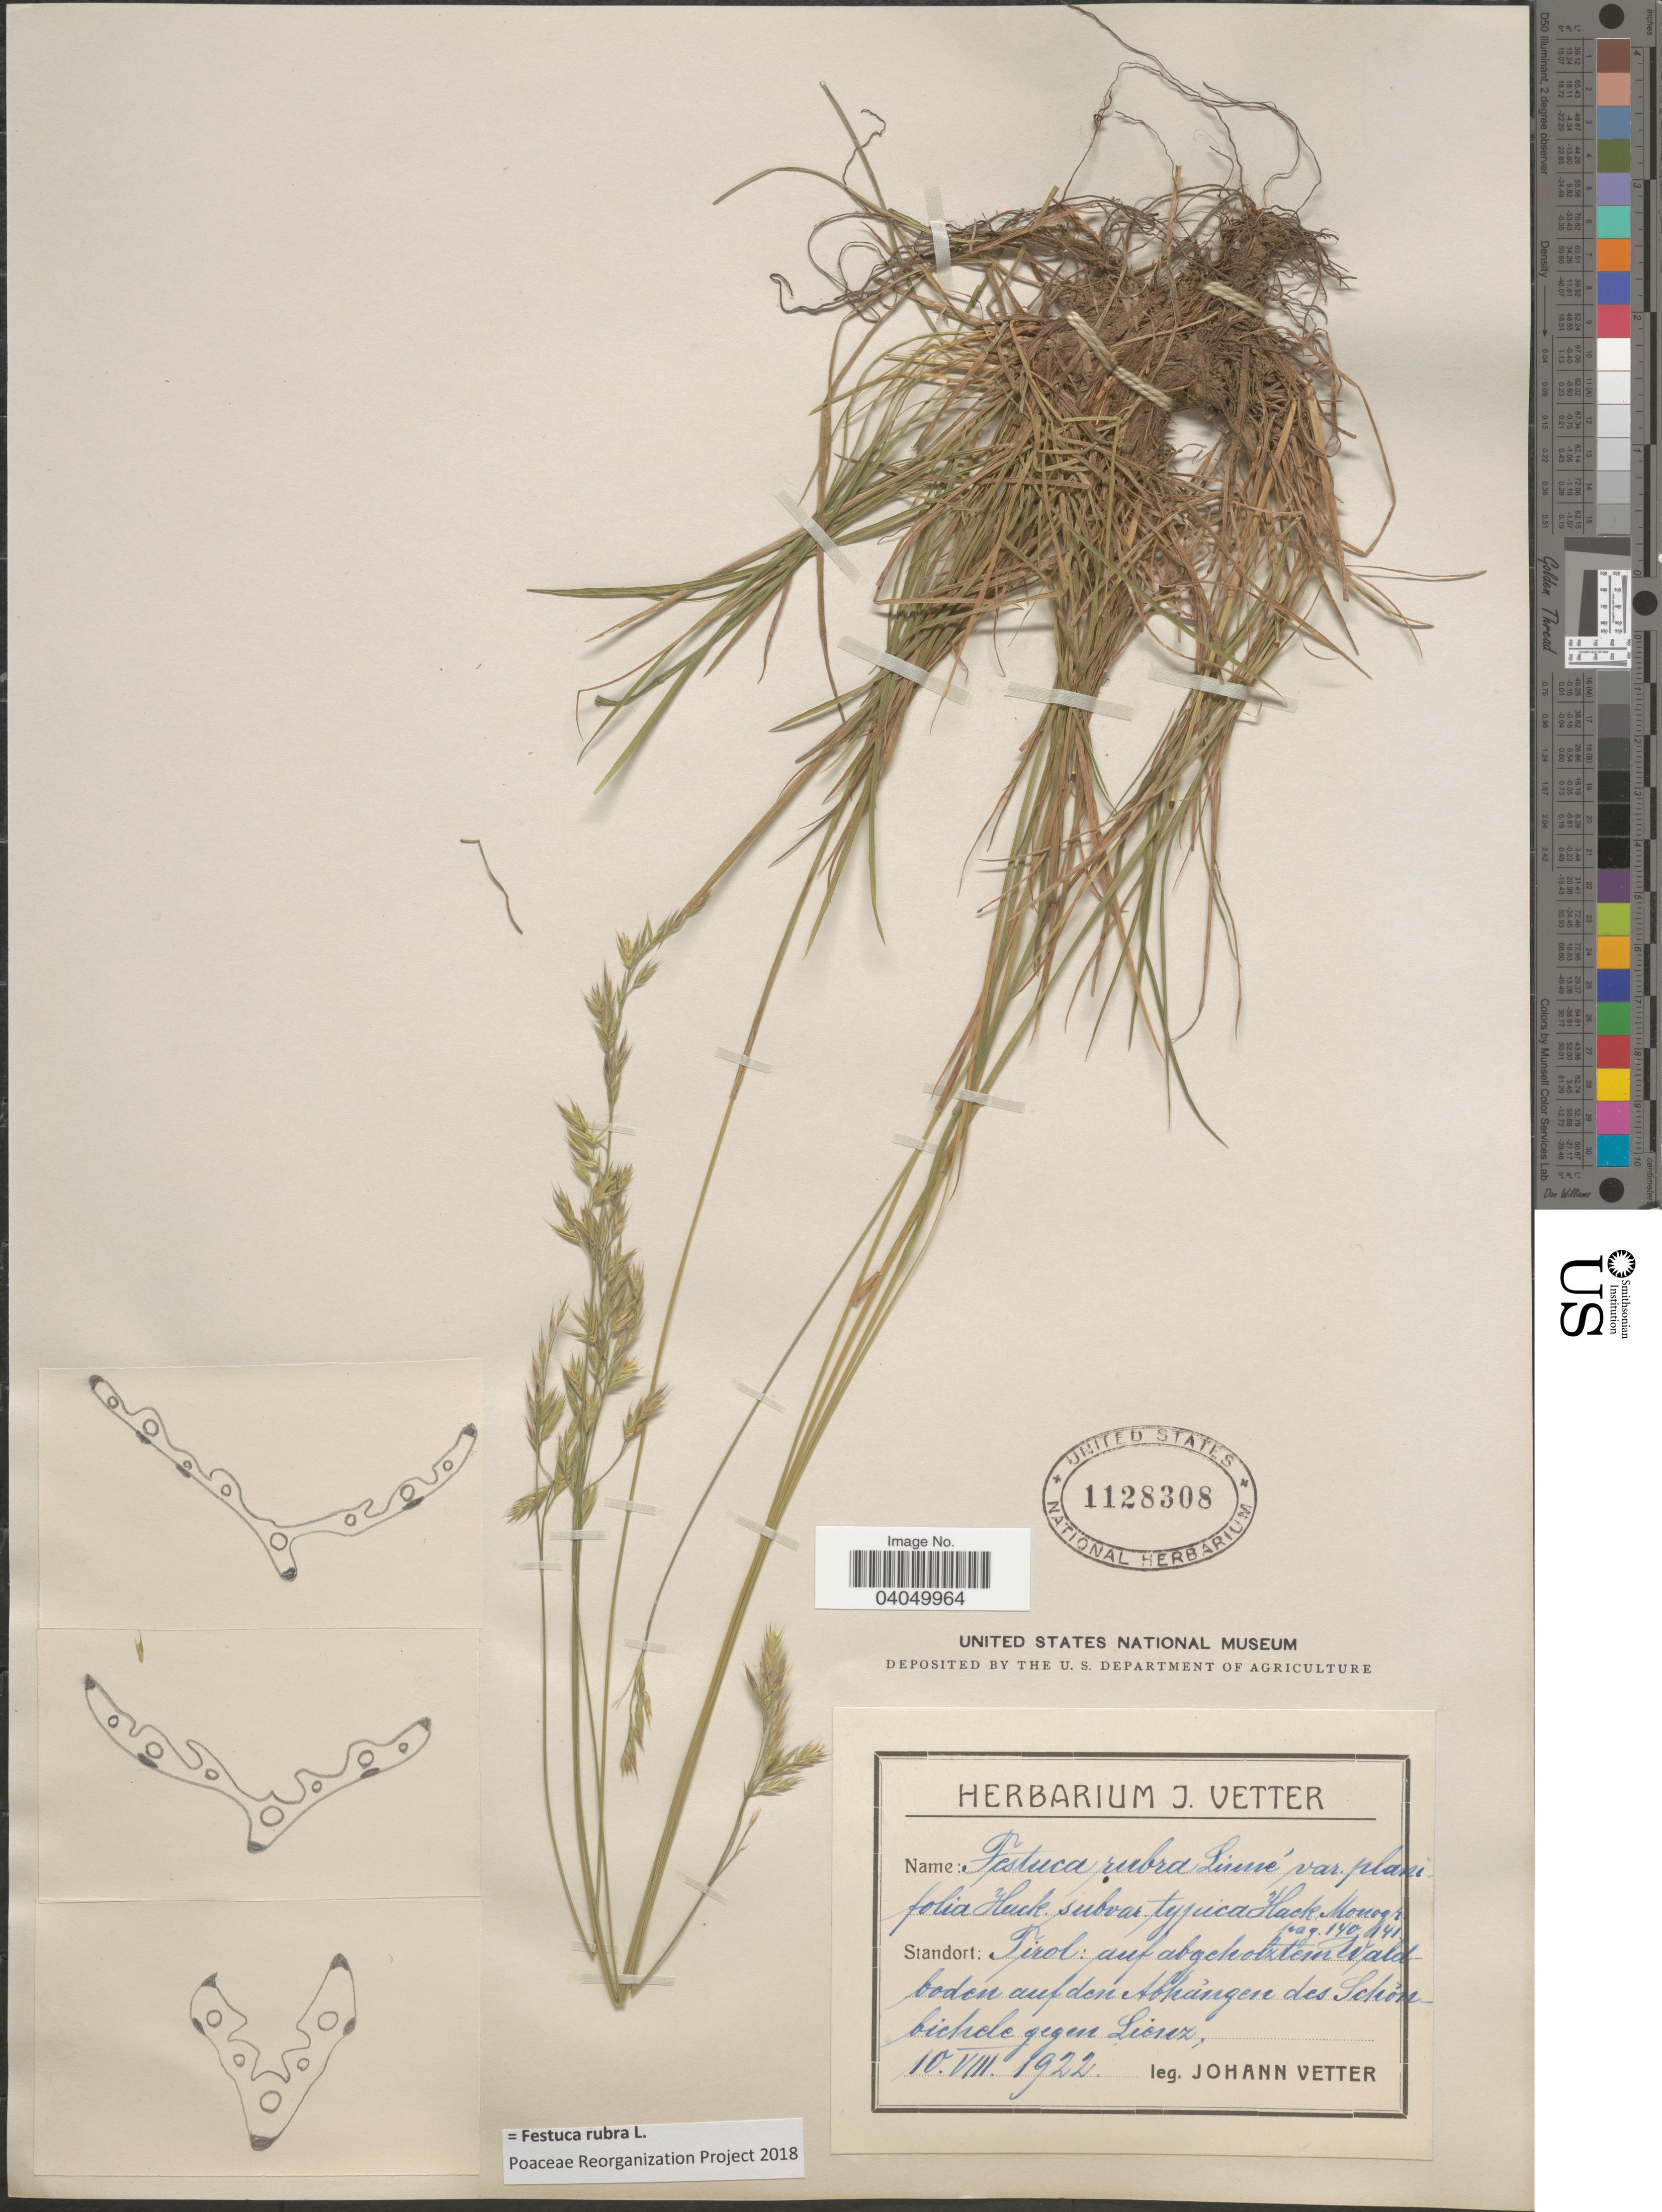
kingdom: Plantae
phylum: Tracheophyta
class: Liliopsida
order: Poales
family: Poaceae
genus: Festuca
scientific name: Festuca rubra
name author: L.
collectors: J. Vetter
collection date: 1922-08-10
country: Austria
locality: Tirol: auf abgeholztem Waldboden auf den Abhãngen des Schônbichele gegen Lienz.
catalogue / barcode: US 1128308